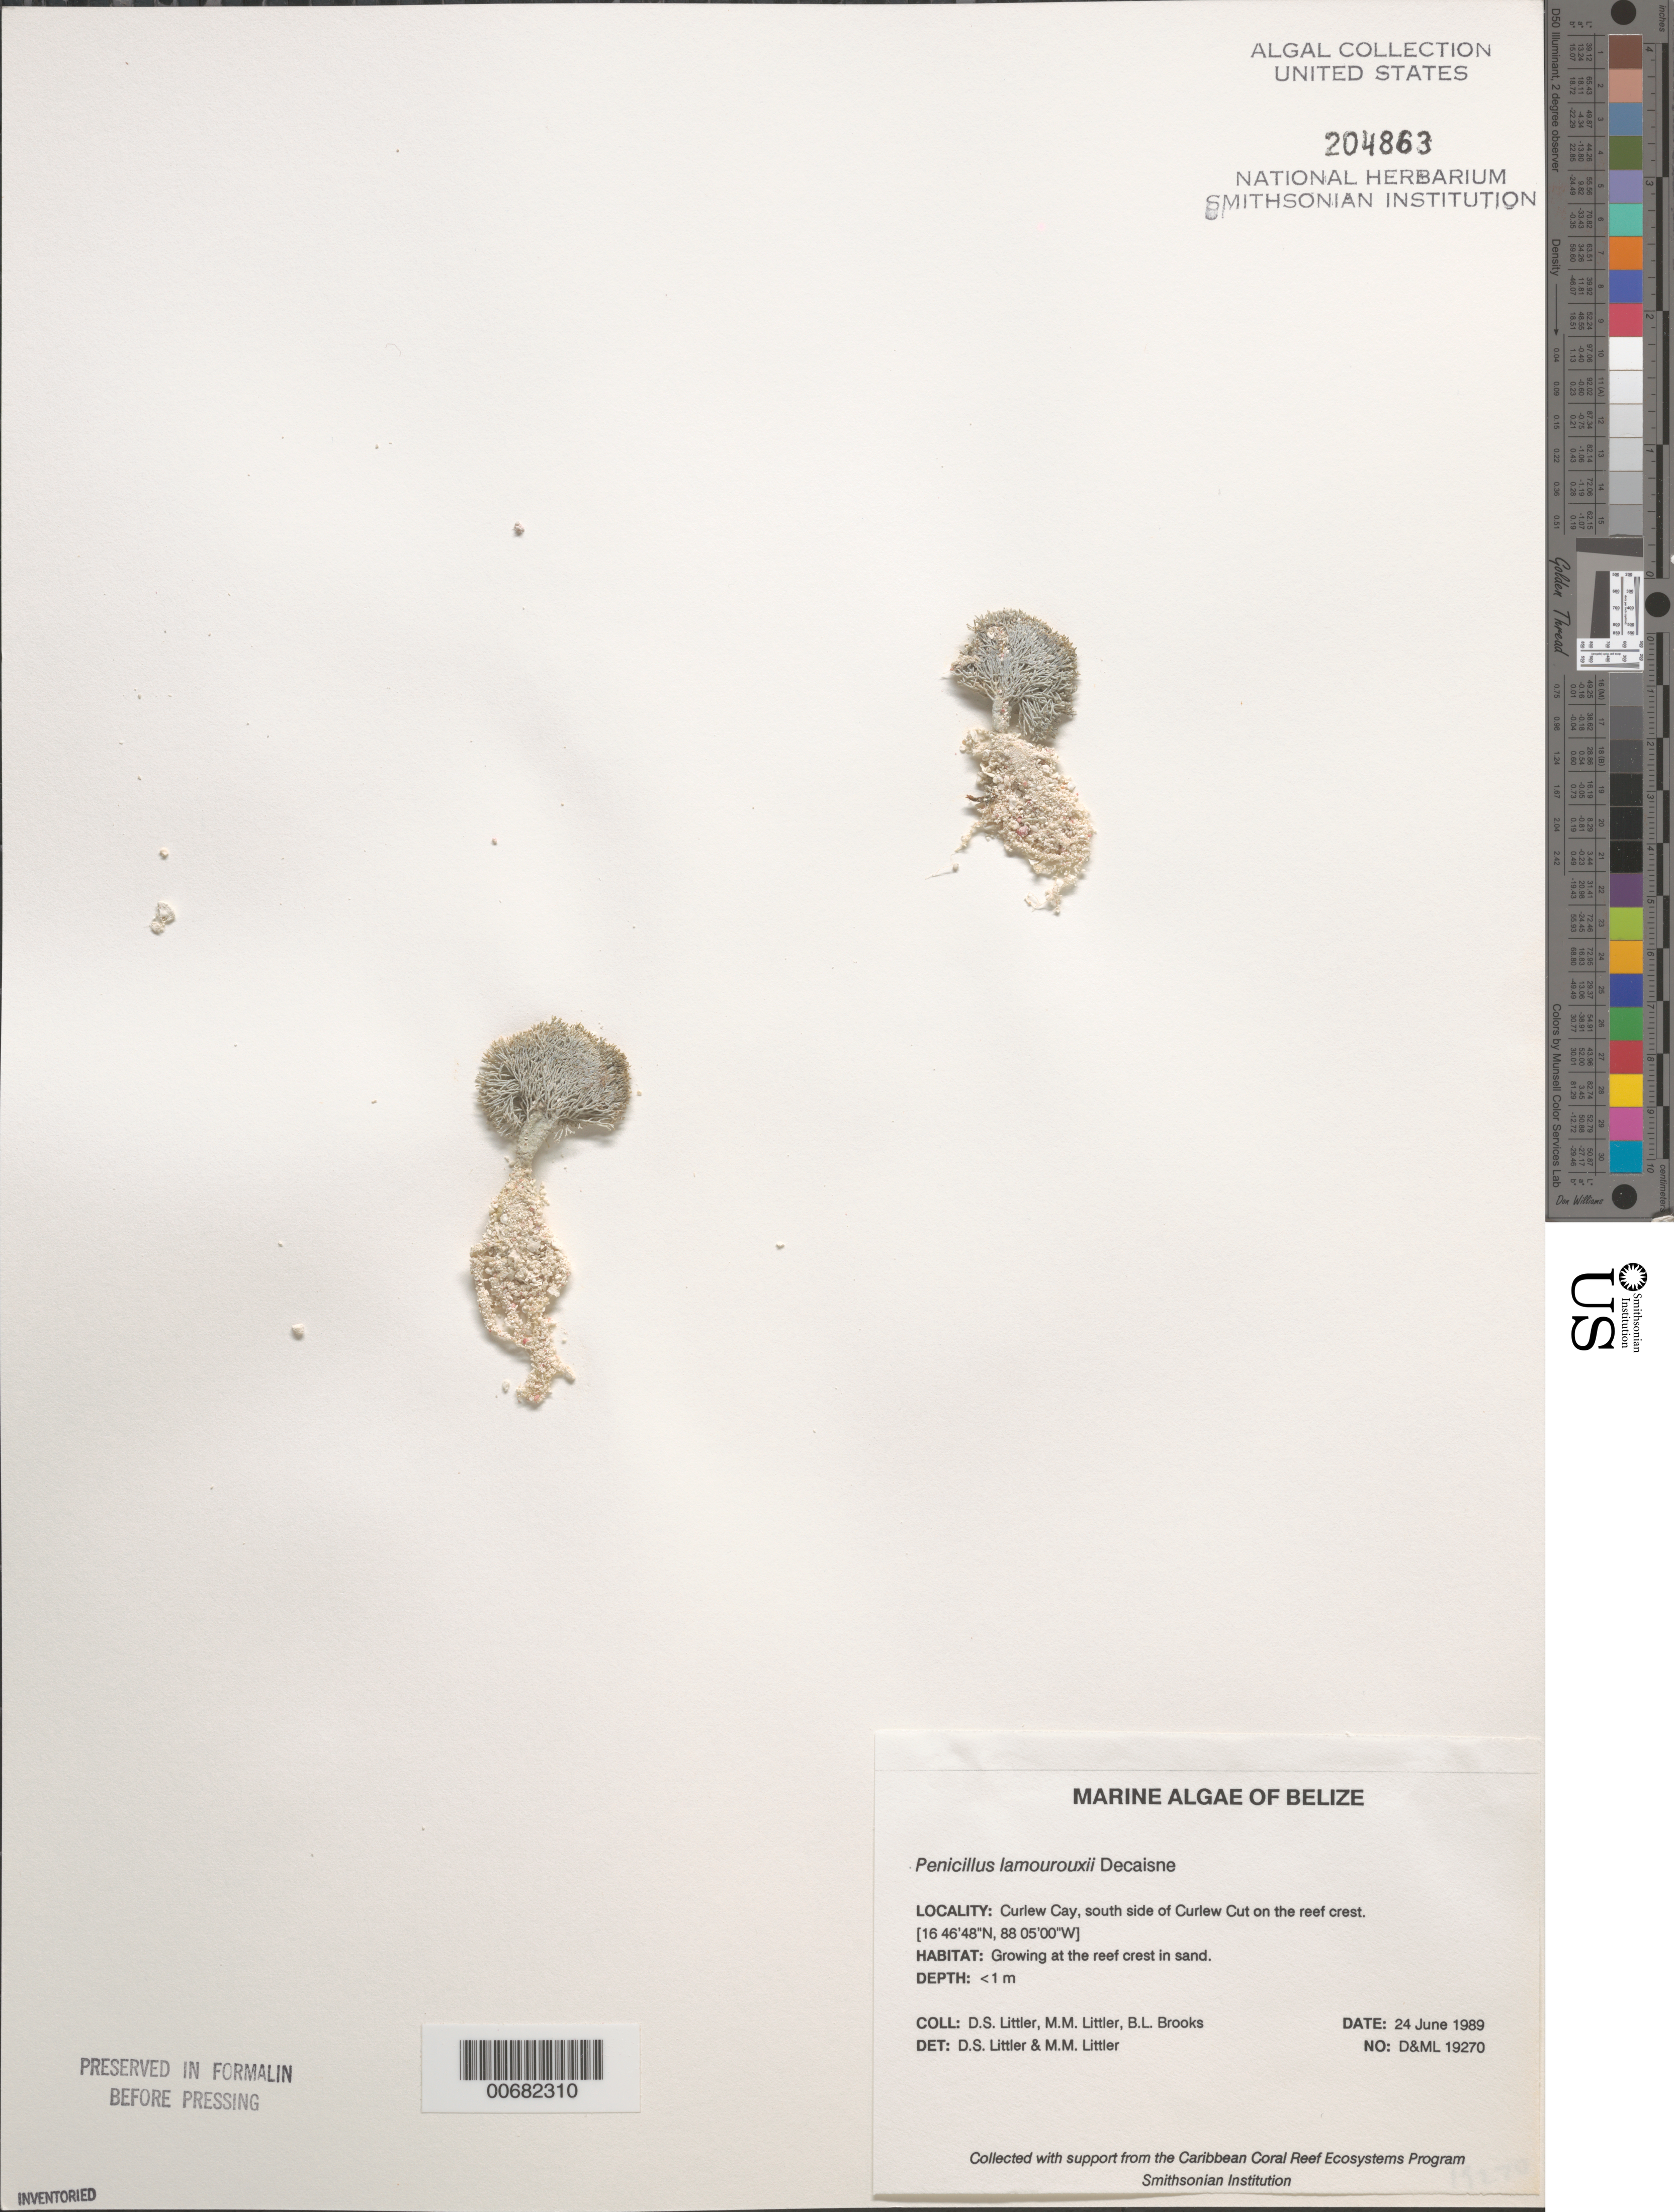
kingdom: Plantae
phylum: Chlorophyta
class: Ulvophyceae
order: Bryopsidales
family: Udoteaceae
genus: Penicillus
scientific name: Penicillus lamourouxii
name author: Decne.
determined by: Littler, D. S.; Littler, M. M.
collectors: D. S. Littler, M. M. Littler & B. Brooks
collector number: D&ML 19270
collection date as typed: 24 Jun 1989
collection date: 1989-06-24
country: Belize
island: Curlew Cay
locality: South side of Curlew Cut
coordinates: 16 46' 48" N, 88 05' 00" w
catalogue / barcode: US 204863